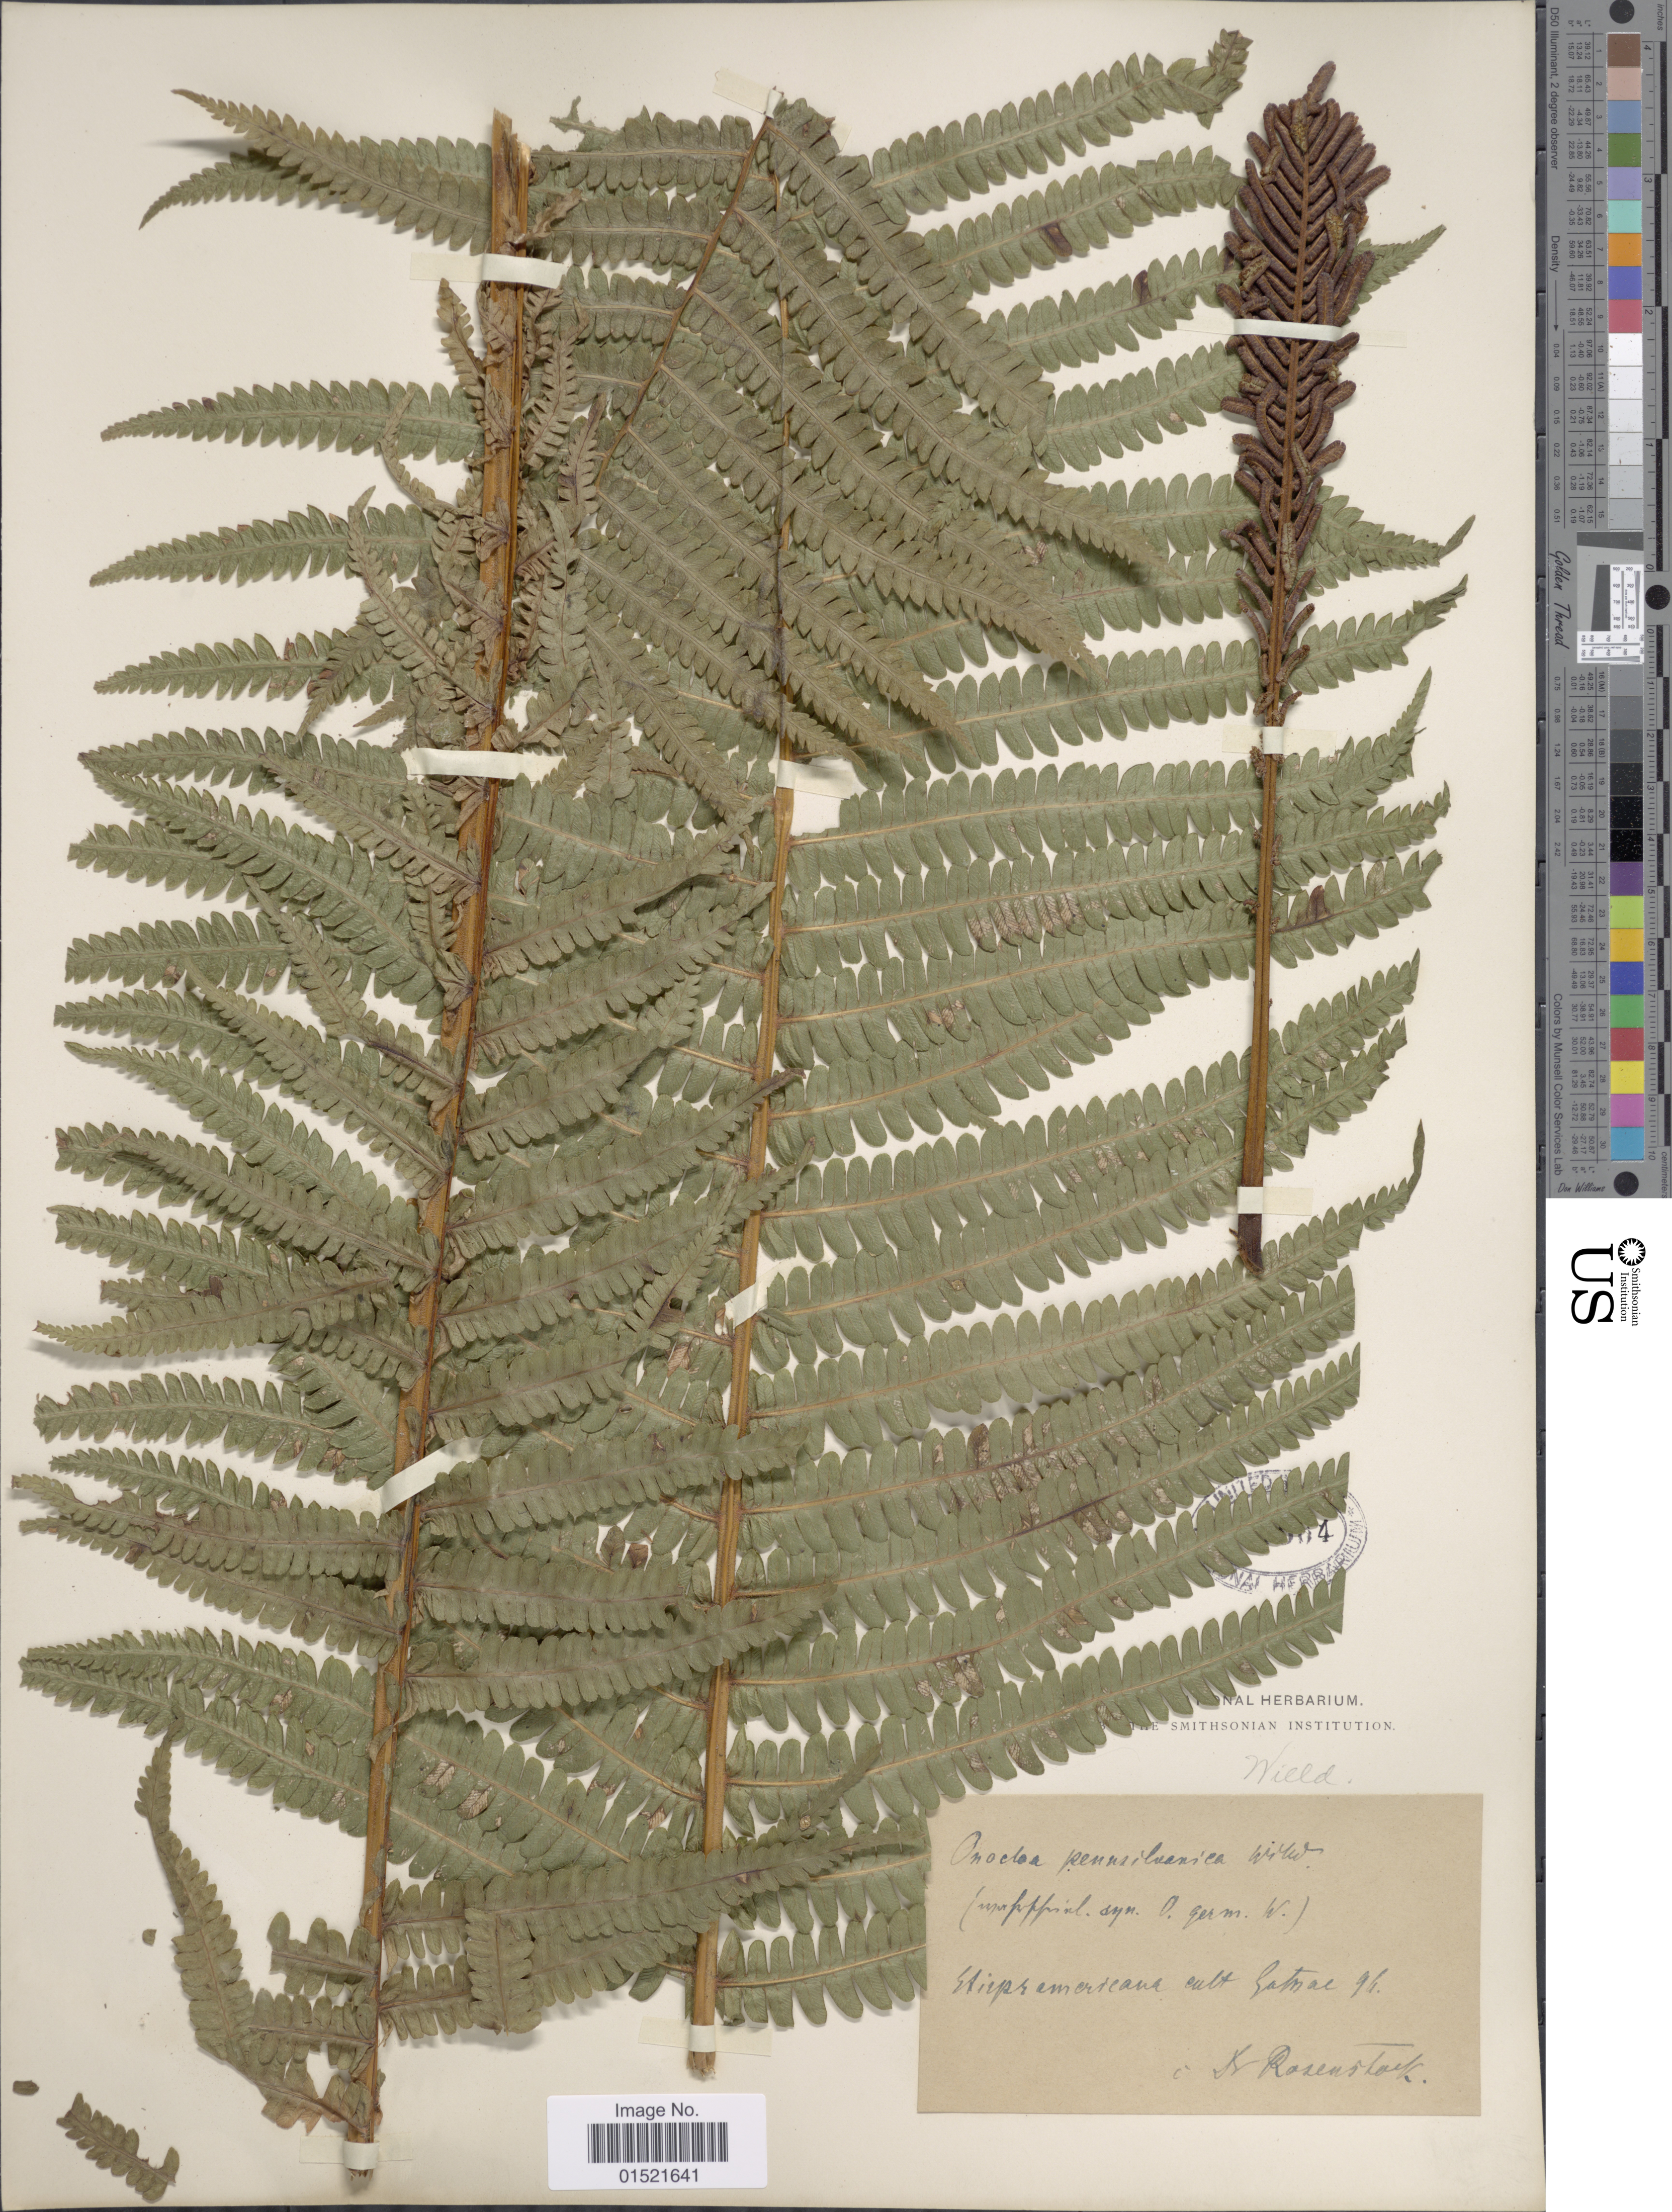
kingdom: Plantae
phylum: Tracheophyta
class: Polypodiopsida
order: Polypodiales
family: Onocleaceae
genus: Matteuccia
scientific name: Matteuccia struthiopteris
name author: (L.) Tod.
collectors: -- Rosenstock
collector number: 96*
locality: Prennsilvanica